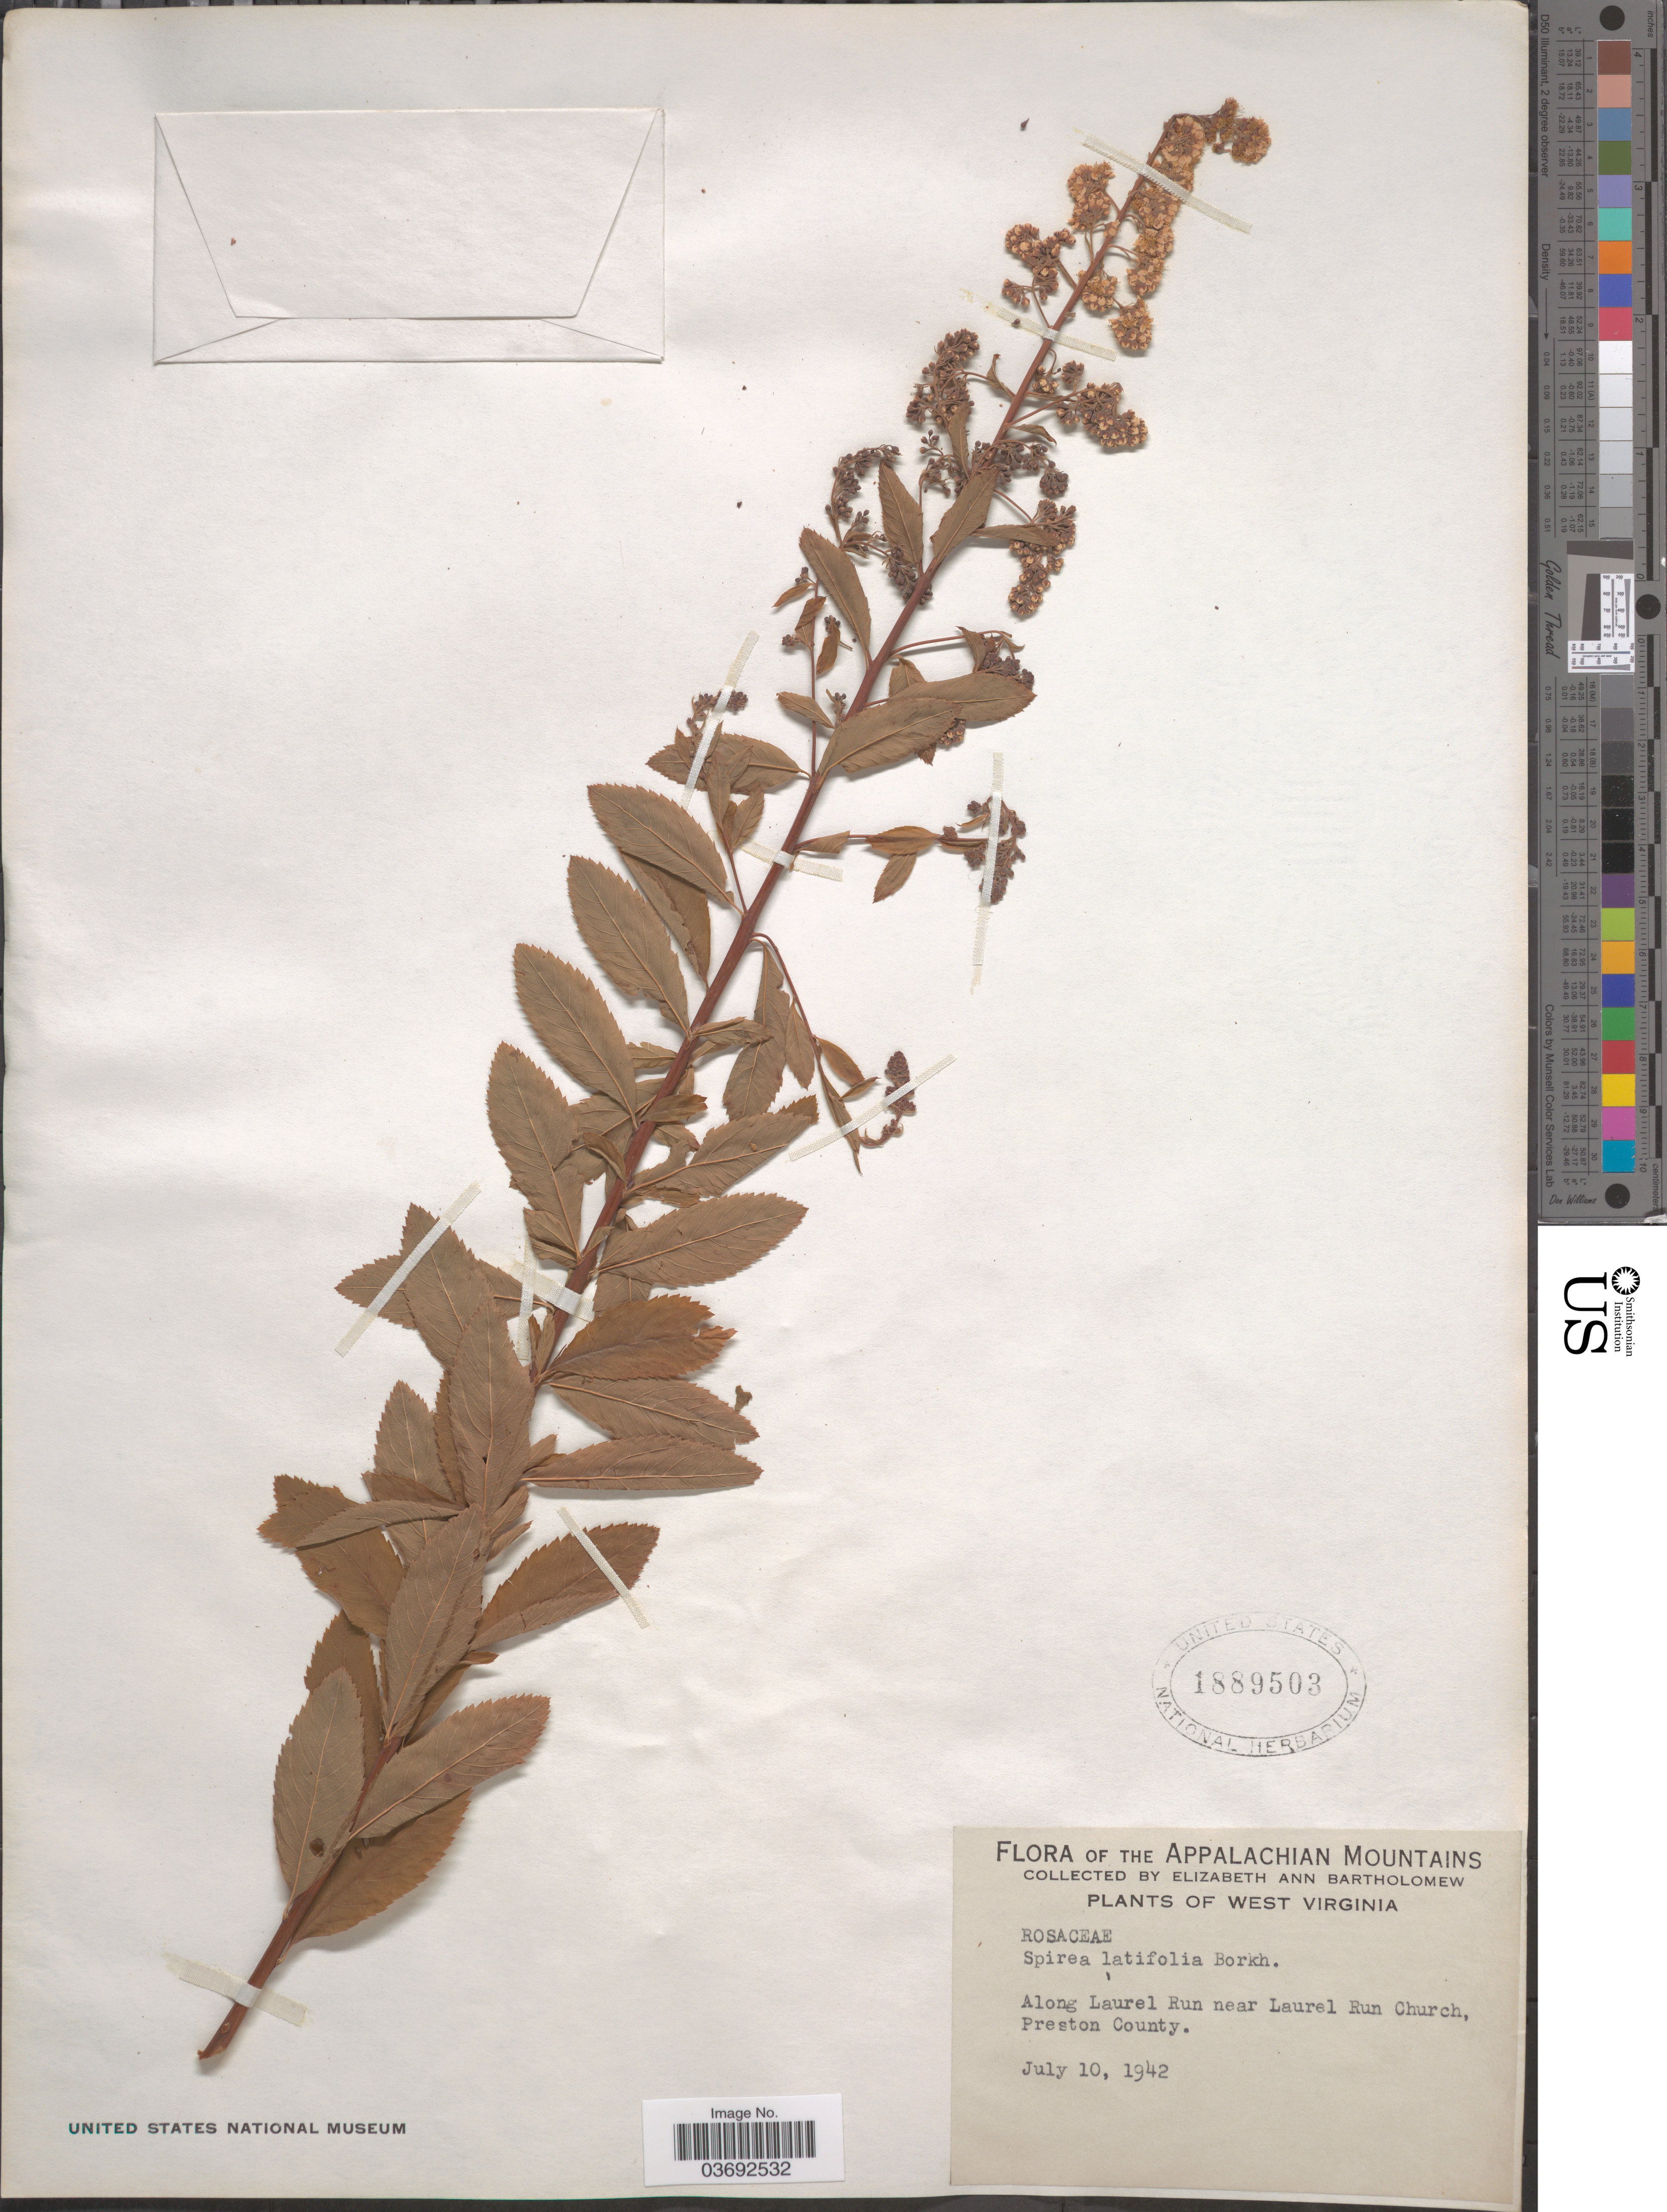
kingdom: Plantae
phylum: Tracheophyta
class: Magnoliopsida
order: Rosales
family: Rosaceae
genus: Spiraea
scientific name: Spiraea latifolia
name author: Borkh.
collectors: E. Bartholomew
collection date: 1942-07-10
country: United States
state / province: West Virginia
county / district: Preston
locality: The Appalachian Mountains. Along Laurel Run near Laurel Run Church, Preston County.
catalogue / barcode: US 1889503